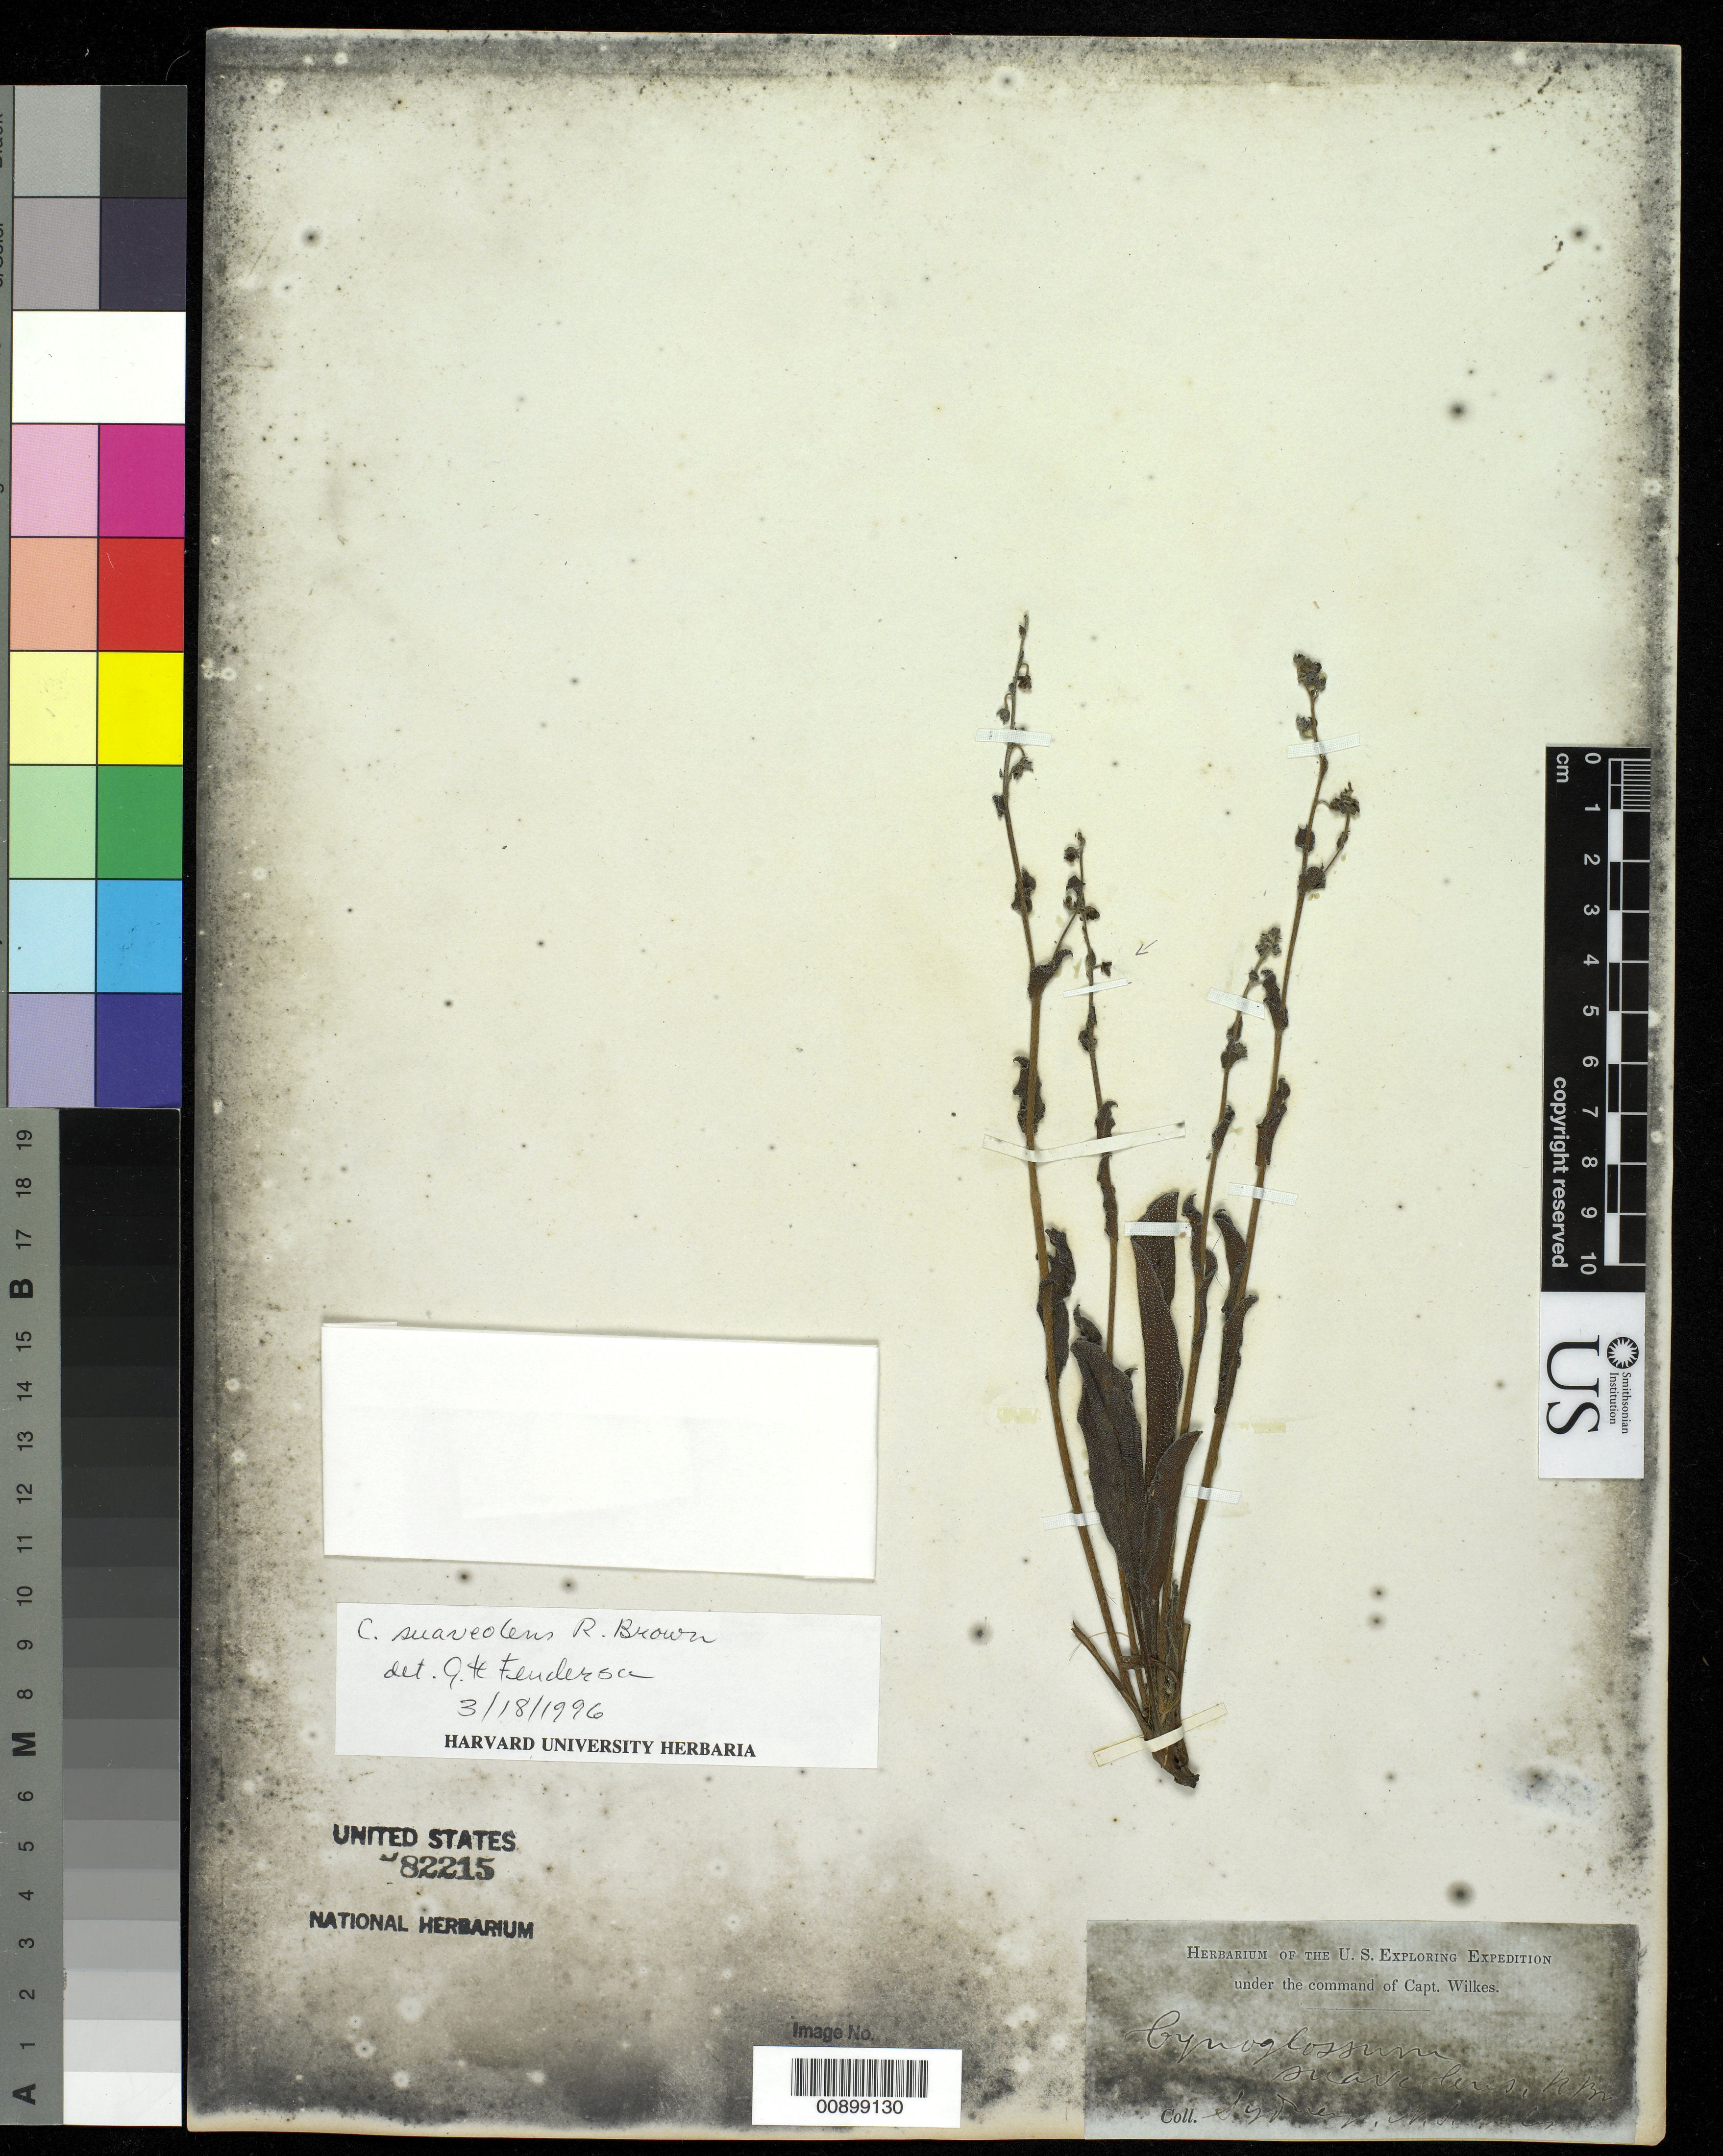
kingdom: Plantae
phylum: Tracheophyta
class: Magnoliopsida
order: Boraginales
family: Boraginaceae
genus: Cynoglossum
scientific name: Cynoglossum suaveolens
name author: R. Br.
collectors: Wilkes Explor. Exped.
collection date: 1838/1842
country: Australia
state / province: New South Wales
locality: Sydney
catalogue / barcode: US 82215